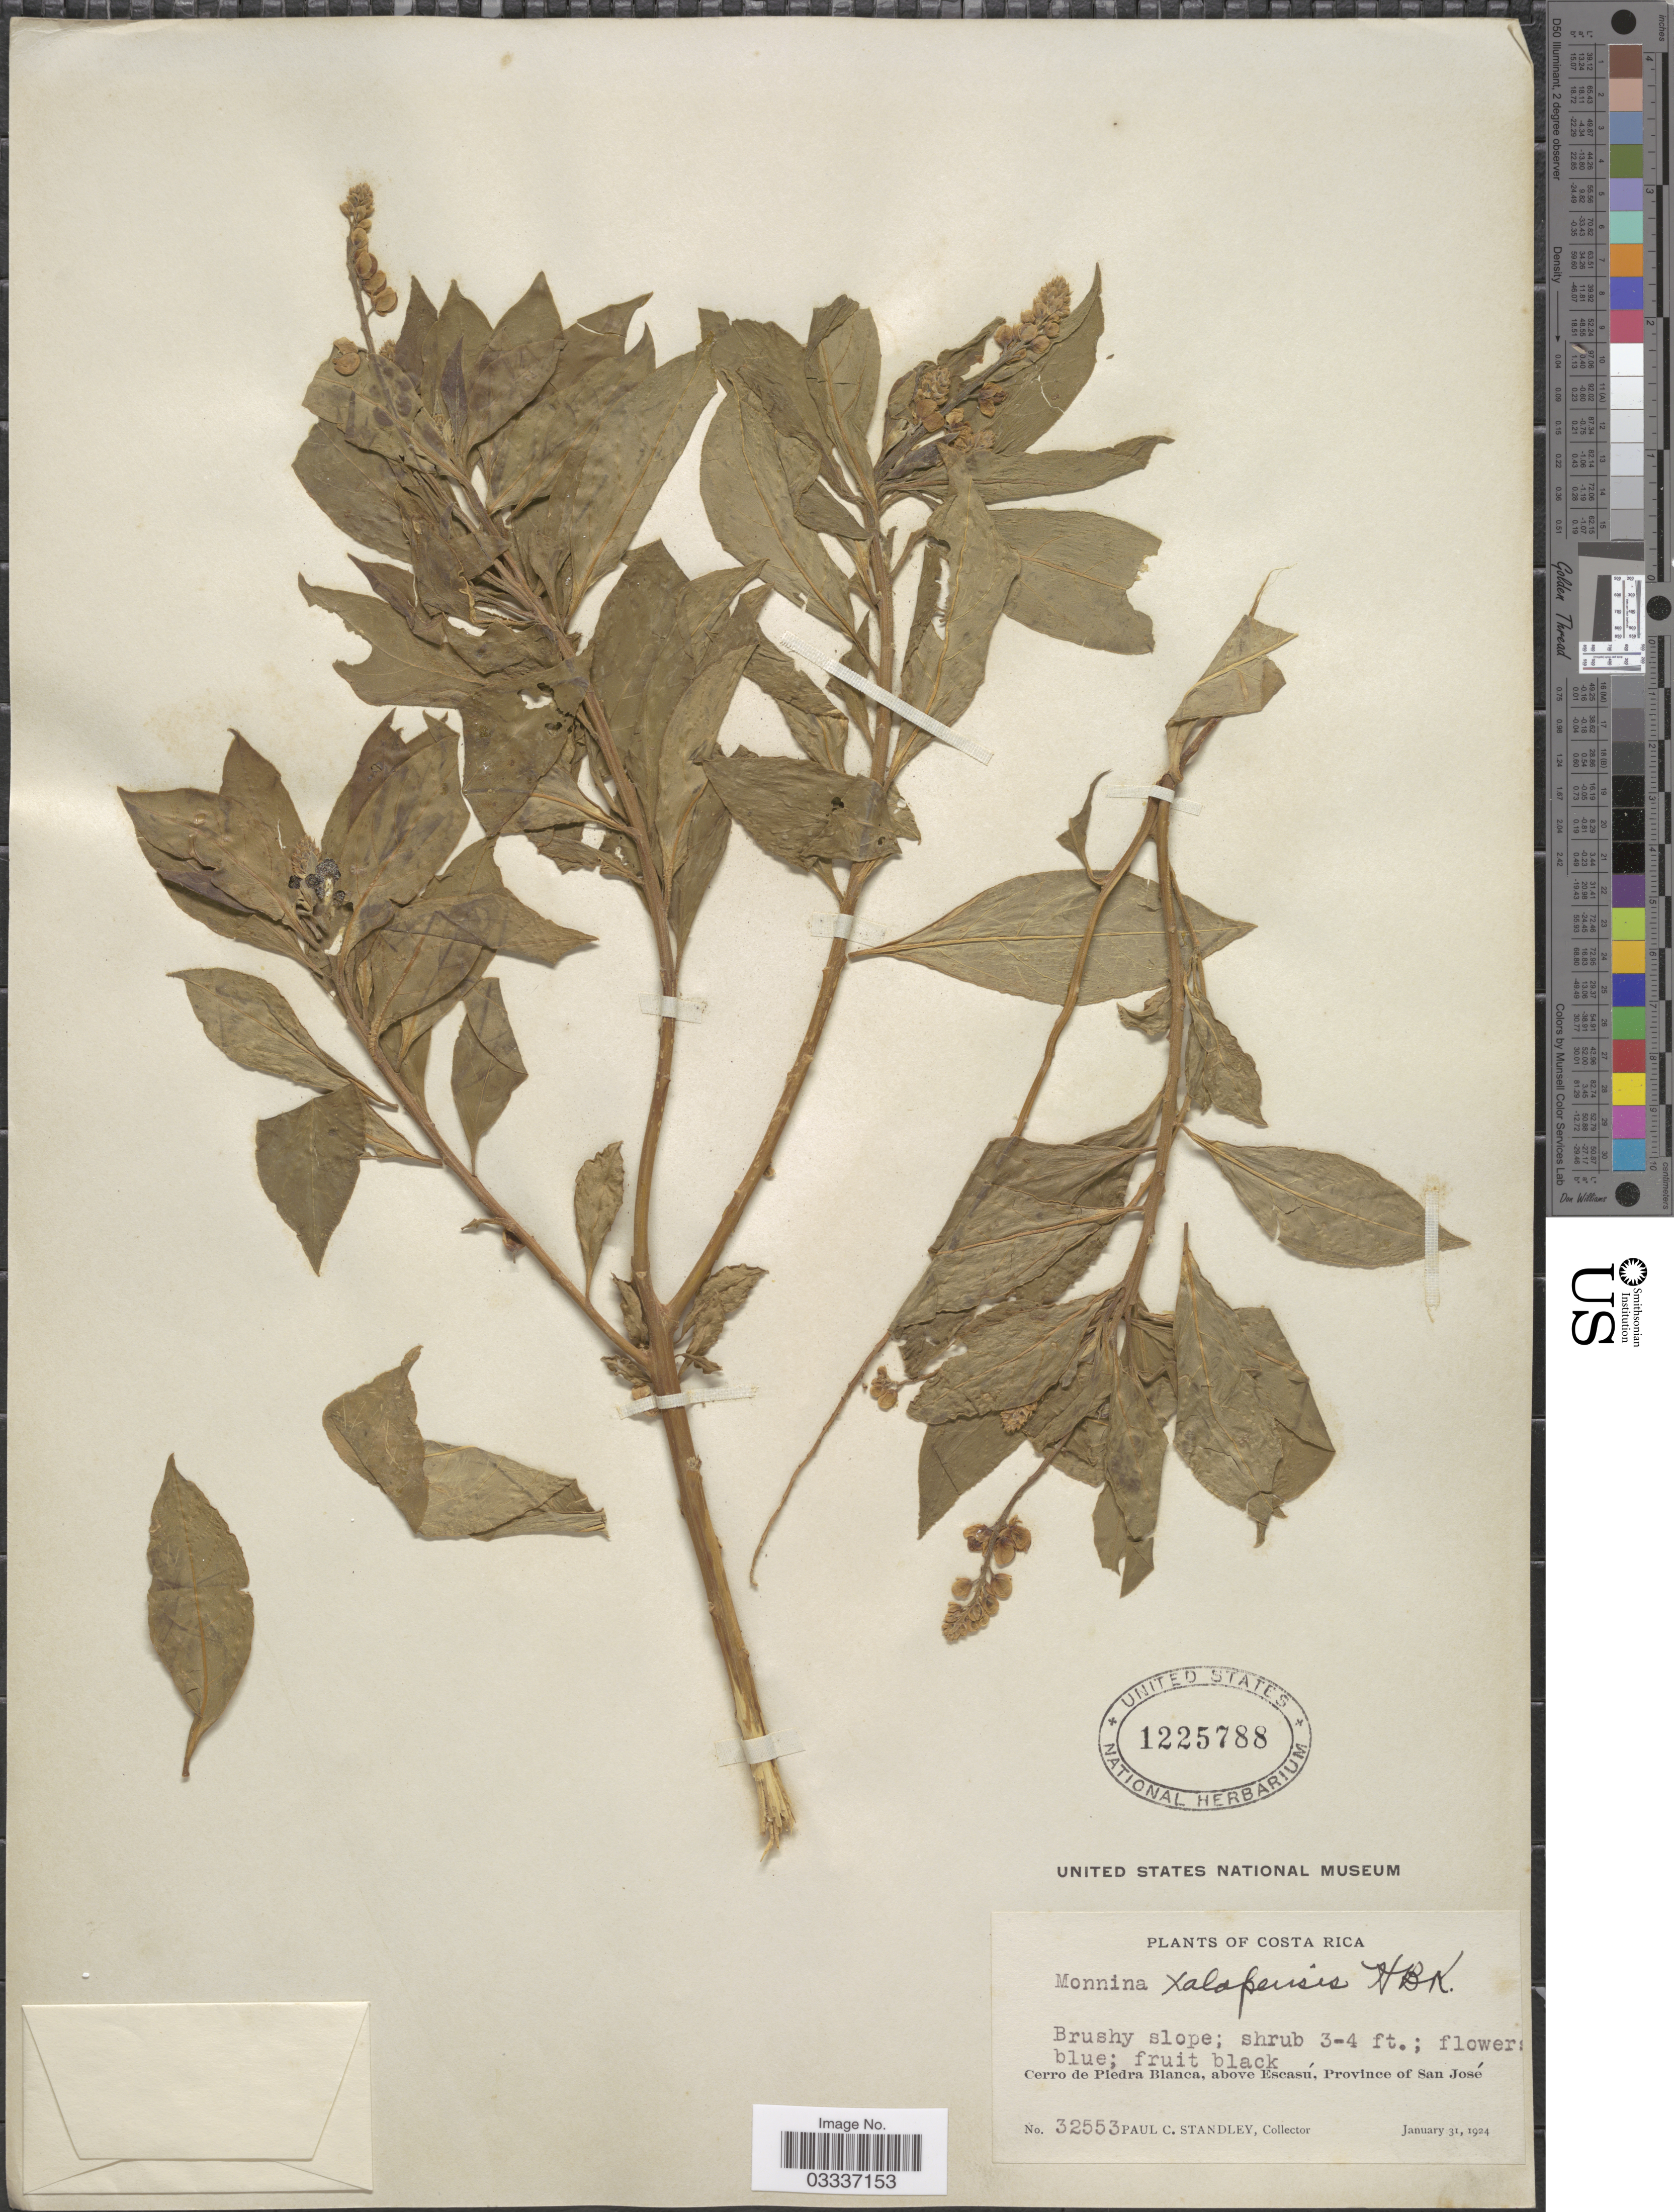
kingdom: Plantae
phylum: Tracheophyta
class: Magnoliopsida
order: Fabales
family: Polygalaceae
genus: Monnina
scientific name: Monnina xalapensis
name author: Kunth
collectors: P. C. Standley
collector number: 32553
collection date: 1924-01-31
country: Costa Rica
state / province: San José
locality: Cerro de Piedra Blancam above Escasú.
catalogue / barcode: US 1225788